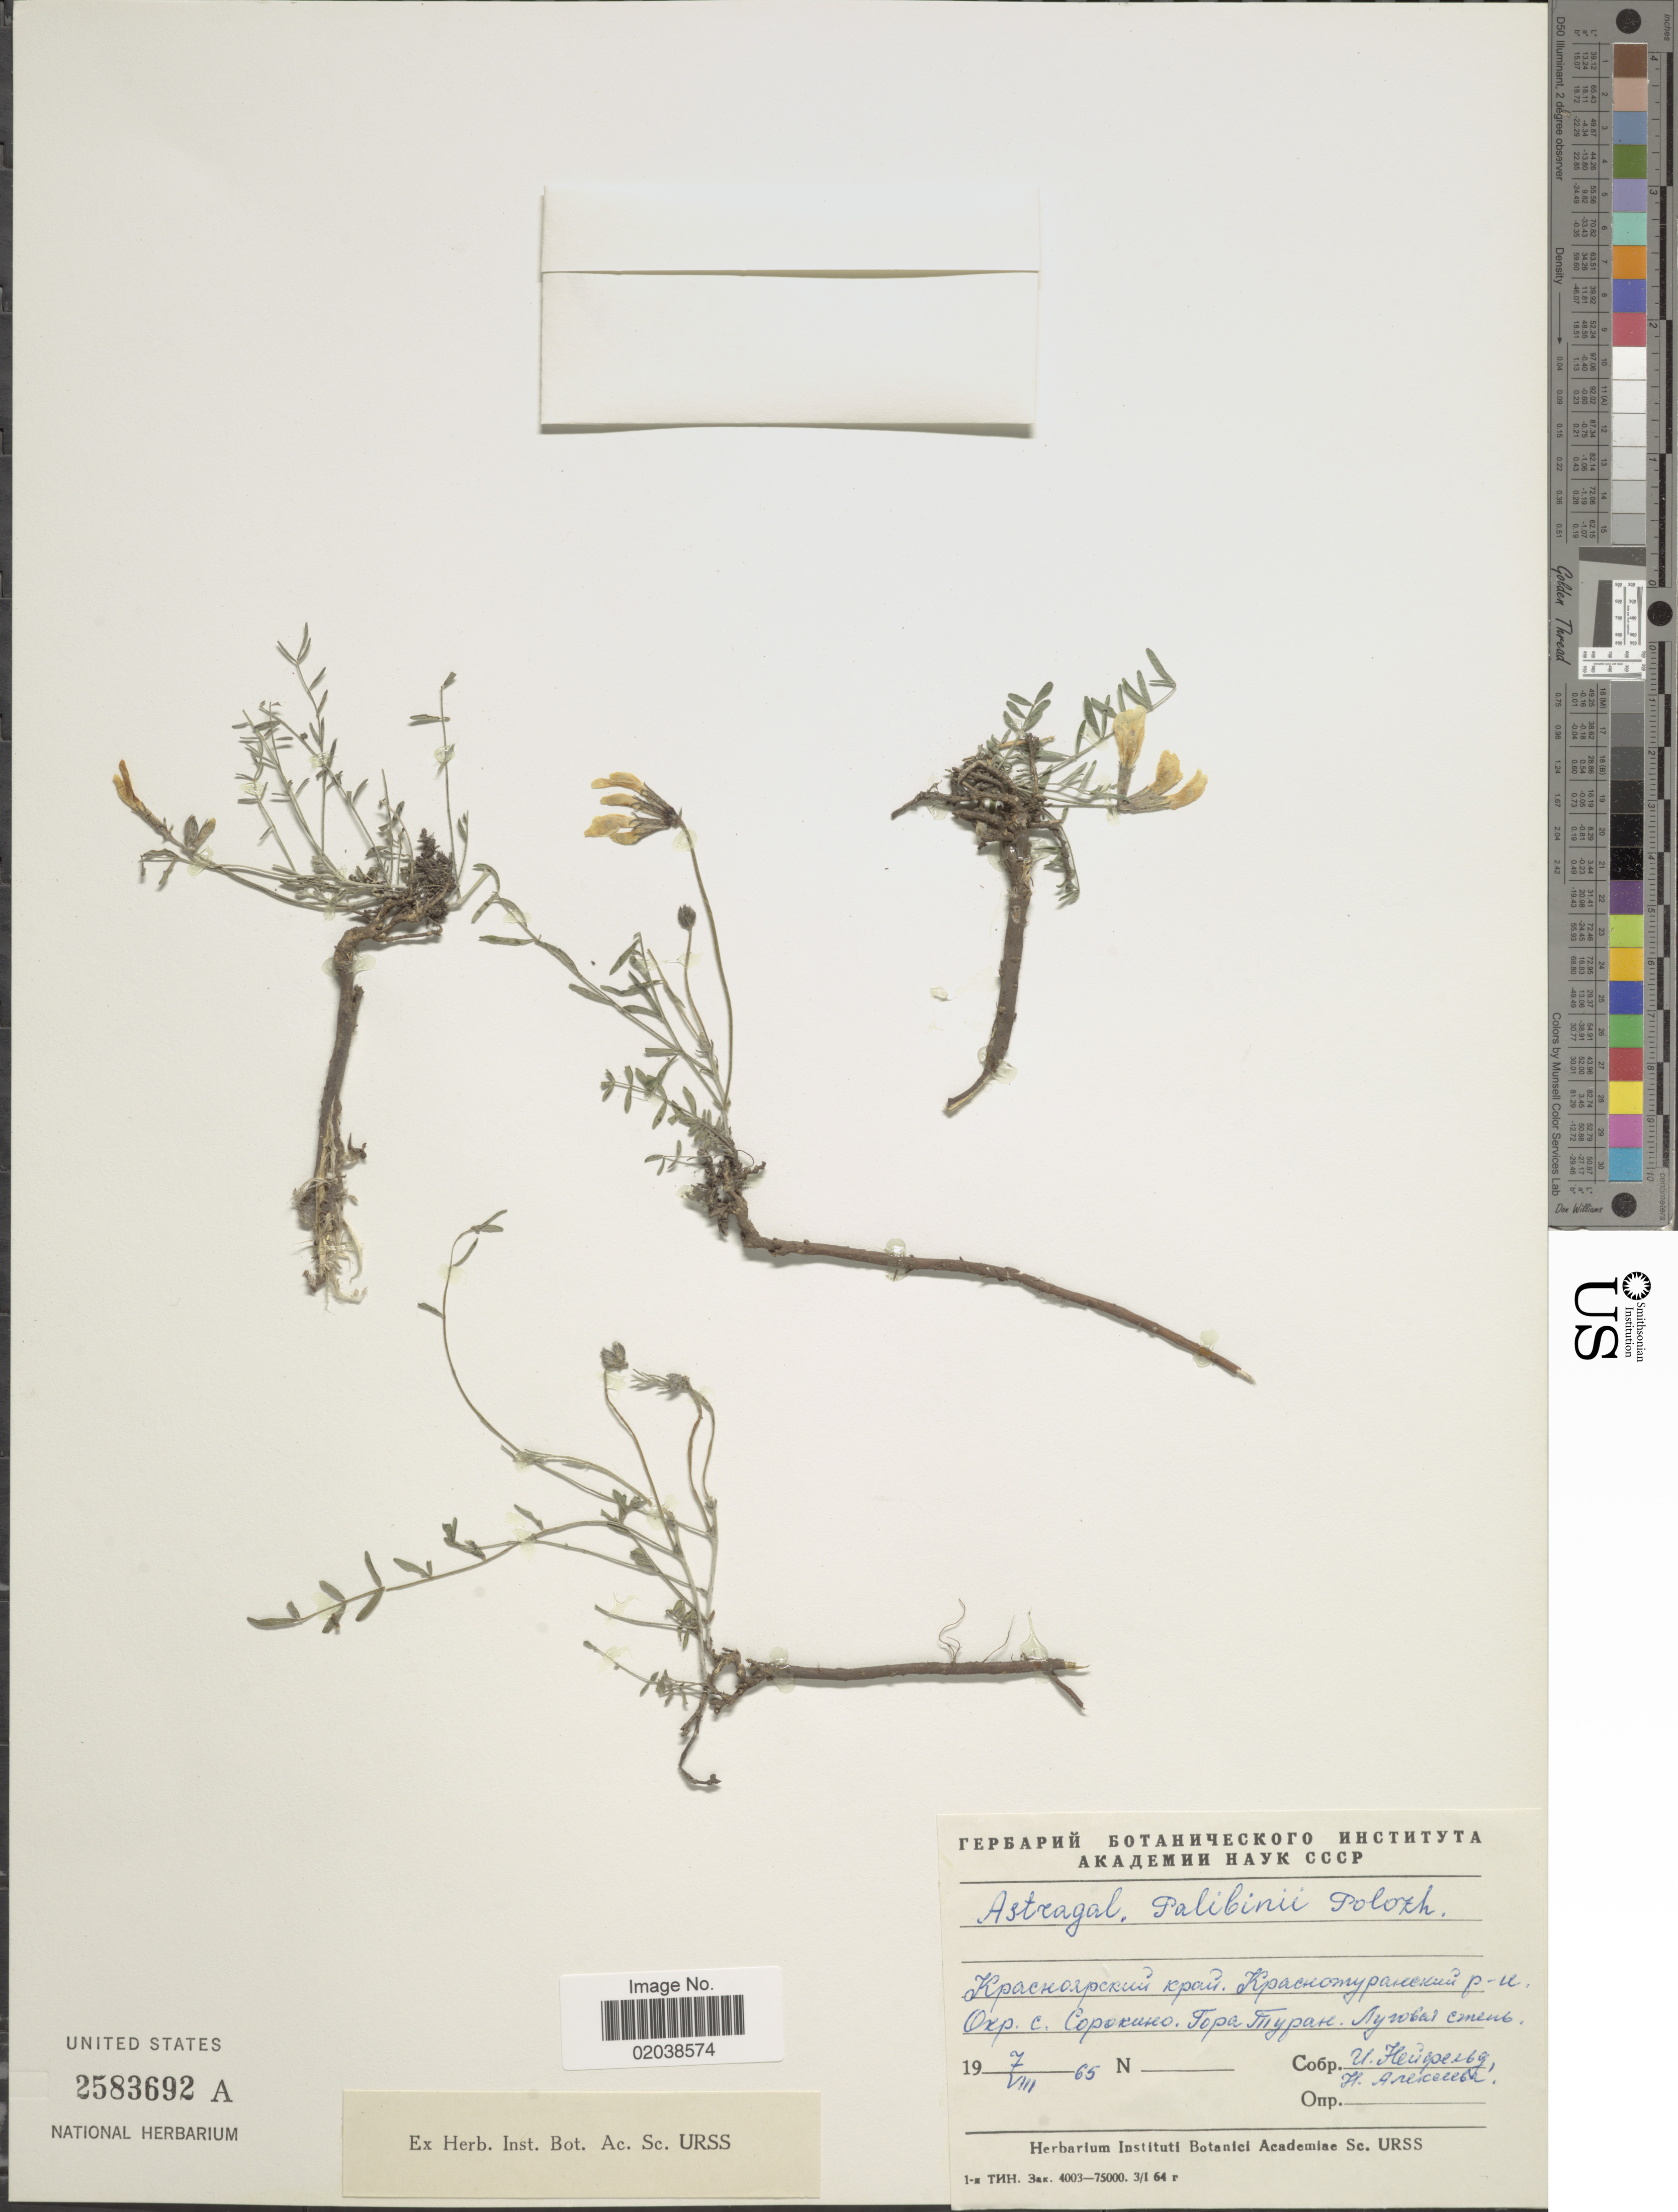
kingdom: Plantae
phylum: Tracheophyta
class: Magnoliopsida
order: Fabales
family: Fabaceae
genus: Astragalus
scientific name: Astragalus palibinii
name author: Polozhij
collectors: I. Neifeld & N. Alekseeva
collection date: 1965-08-07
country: Russian Federation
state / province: Krasnoyarsk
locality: Krasnoturansky District, Turan Mountain near Sorokino village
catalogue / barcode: US 2583692A